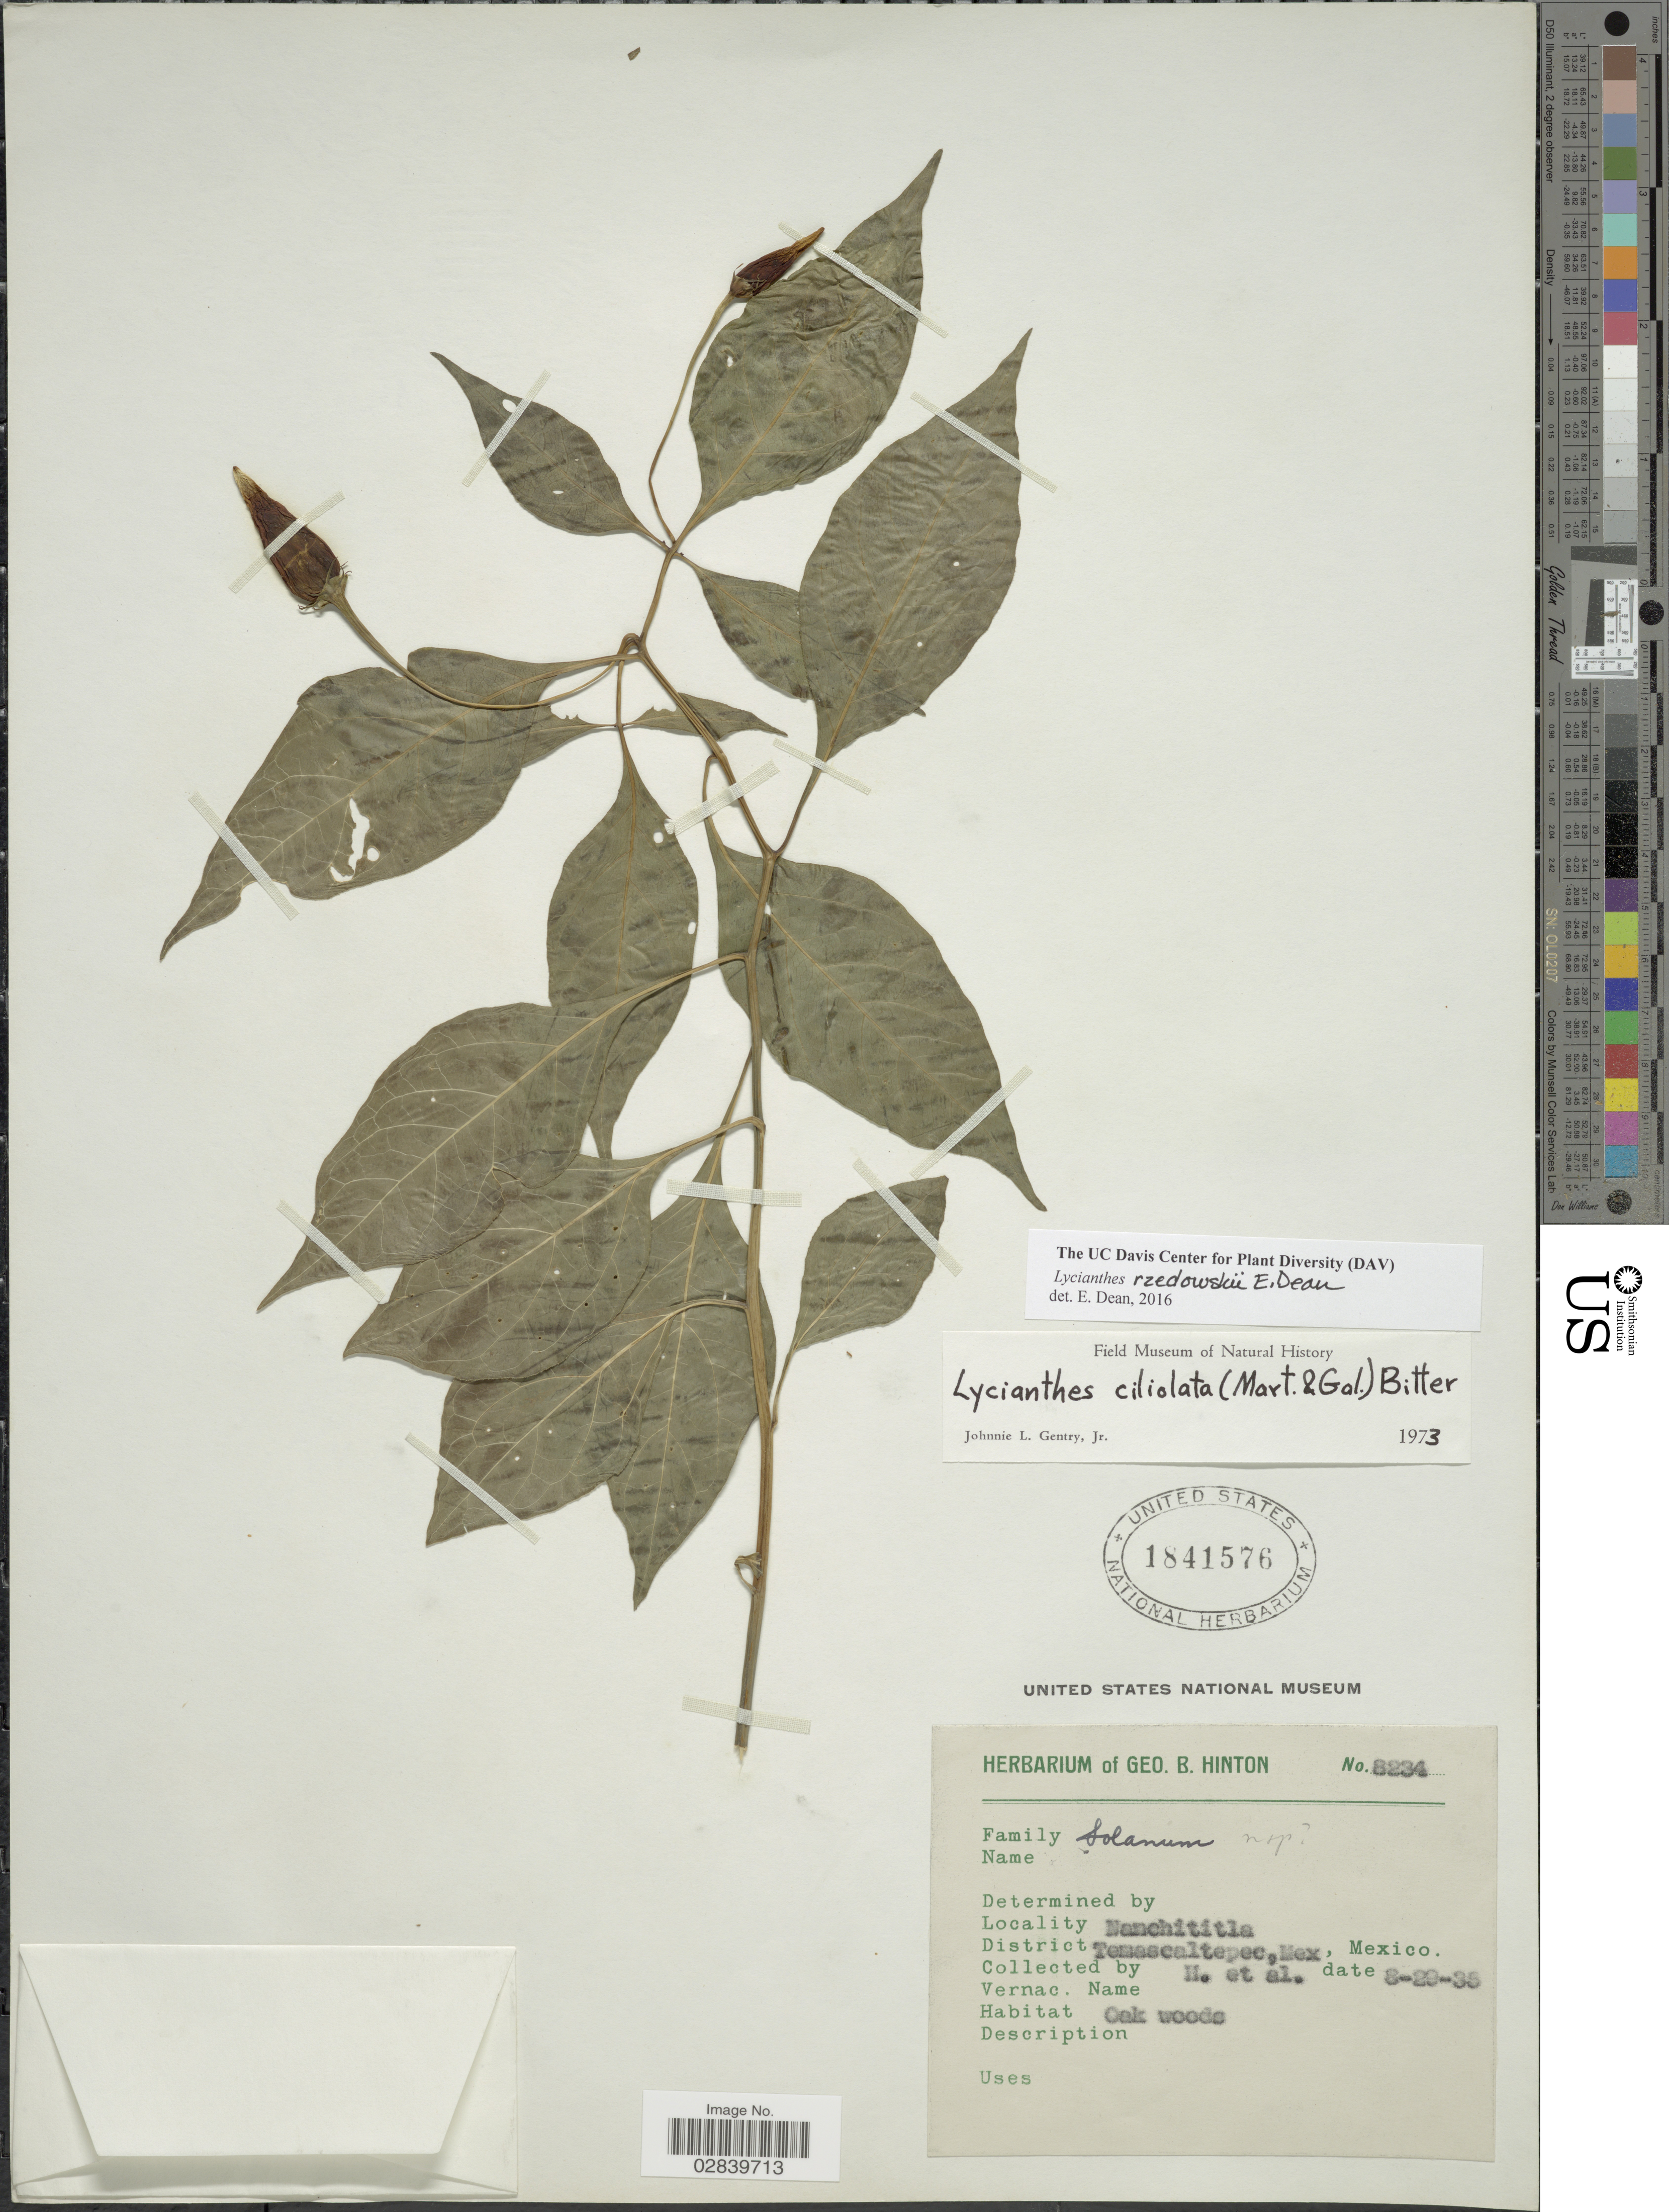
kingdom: Plantae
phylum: Tracheophyta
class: Magnoliopsida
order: Solanales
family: Solanaceae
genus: Lycianthes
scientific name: Lycianthes rzedowskii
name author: E. Dean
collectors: G. B. Hinton & et al.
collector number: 8234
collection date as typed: Transcribed d/m/y: 29/8/35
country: Mexico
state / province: México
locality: Nanchititla. District Temascaltepec.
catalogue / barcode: US 1841576